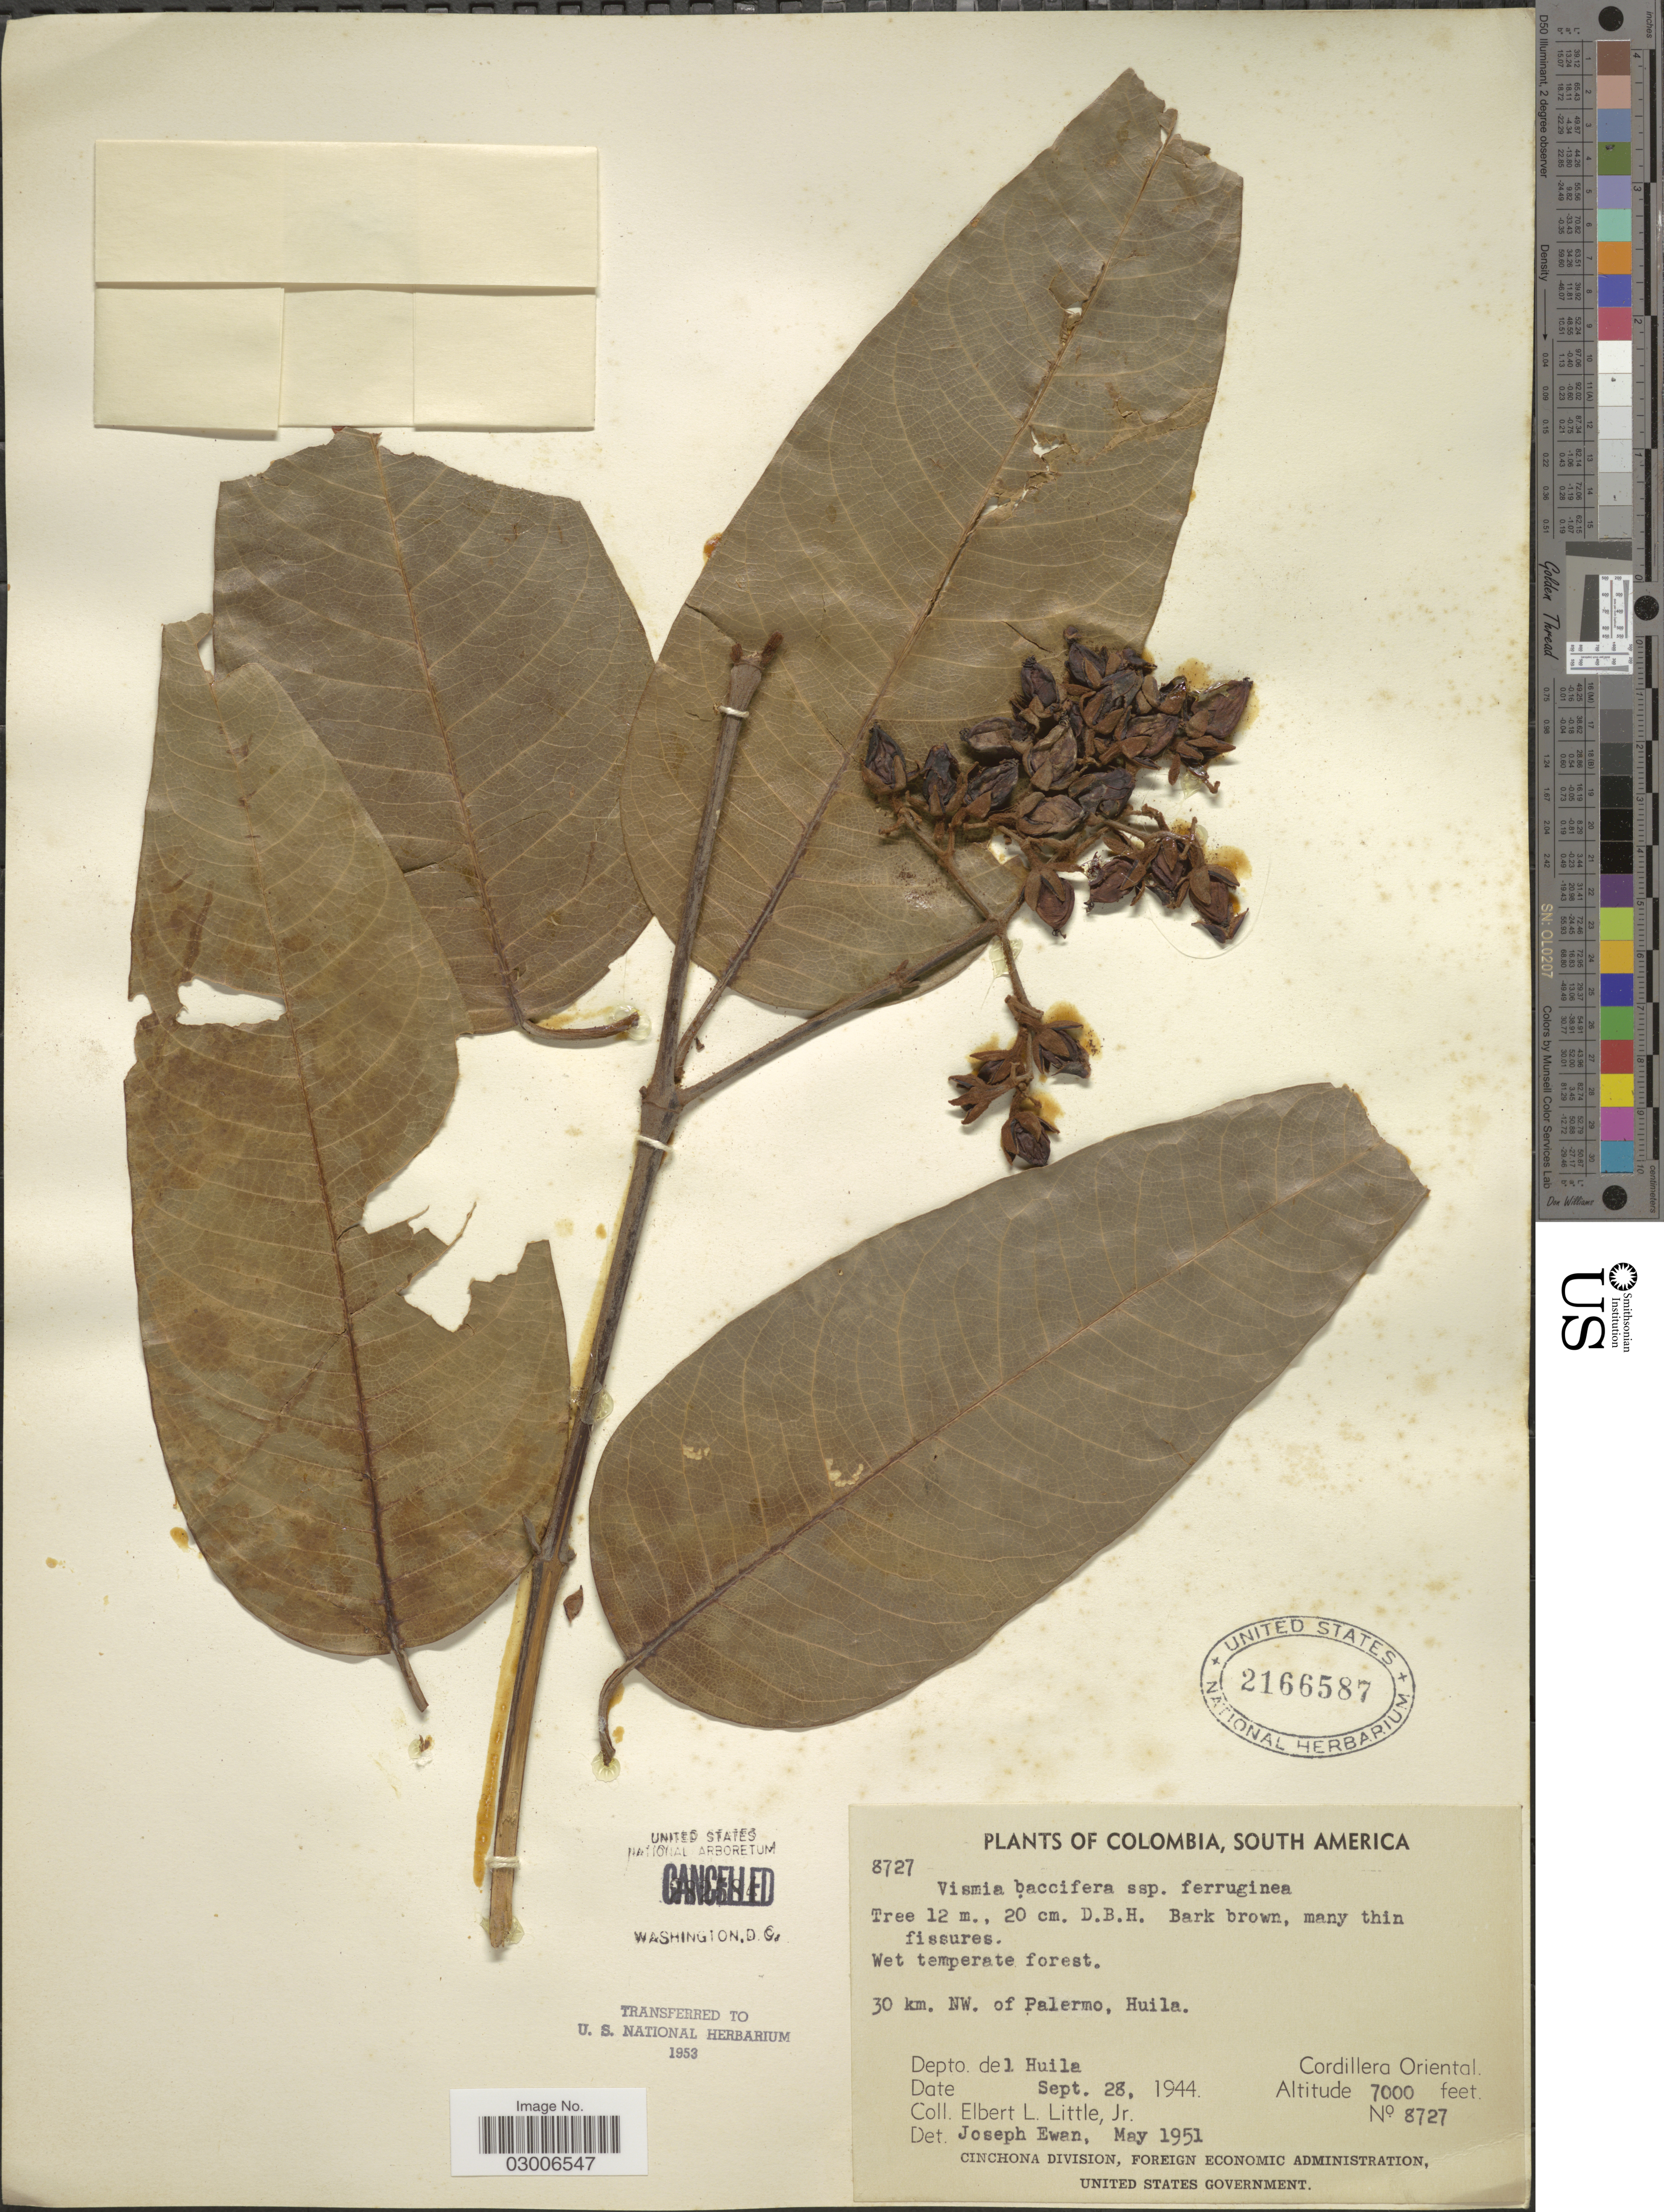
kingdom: Plantae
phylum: Tracheophyta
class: Magnoliopsida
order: Malpighiales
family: Hypericaceae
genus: Vismia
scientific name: Vismia baccifera subsp. ferruginea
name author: (Kunth) Ewan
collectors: J. A. Ewan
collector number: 8727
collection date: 1951-05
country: Colombia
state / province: Huila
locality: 30 km. NW. of Palermo, Huila, Depto. del Huila, Cordillera Oriental.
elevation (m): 2134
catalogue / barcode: US 2166587